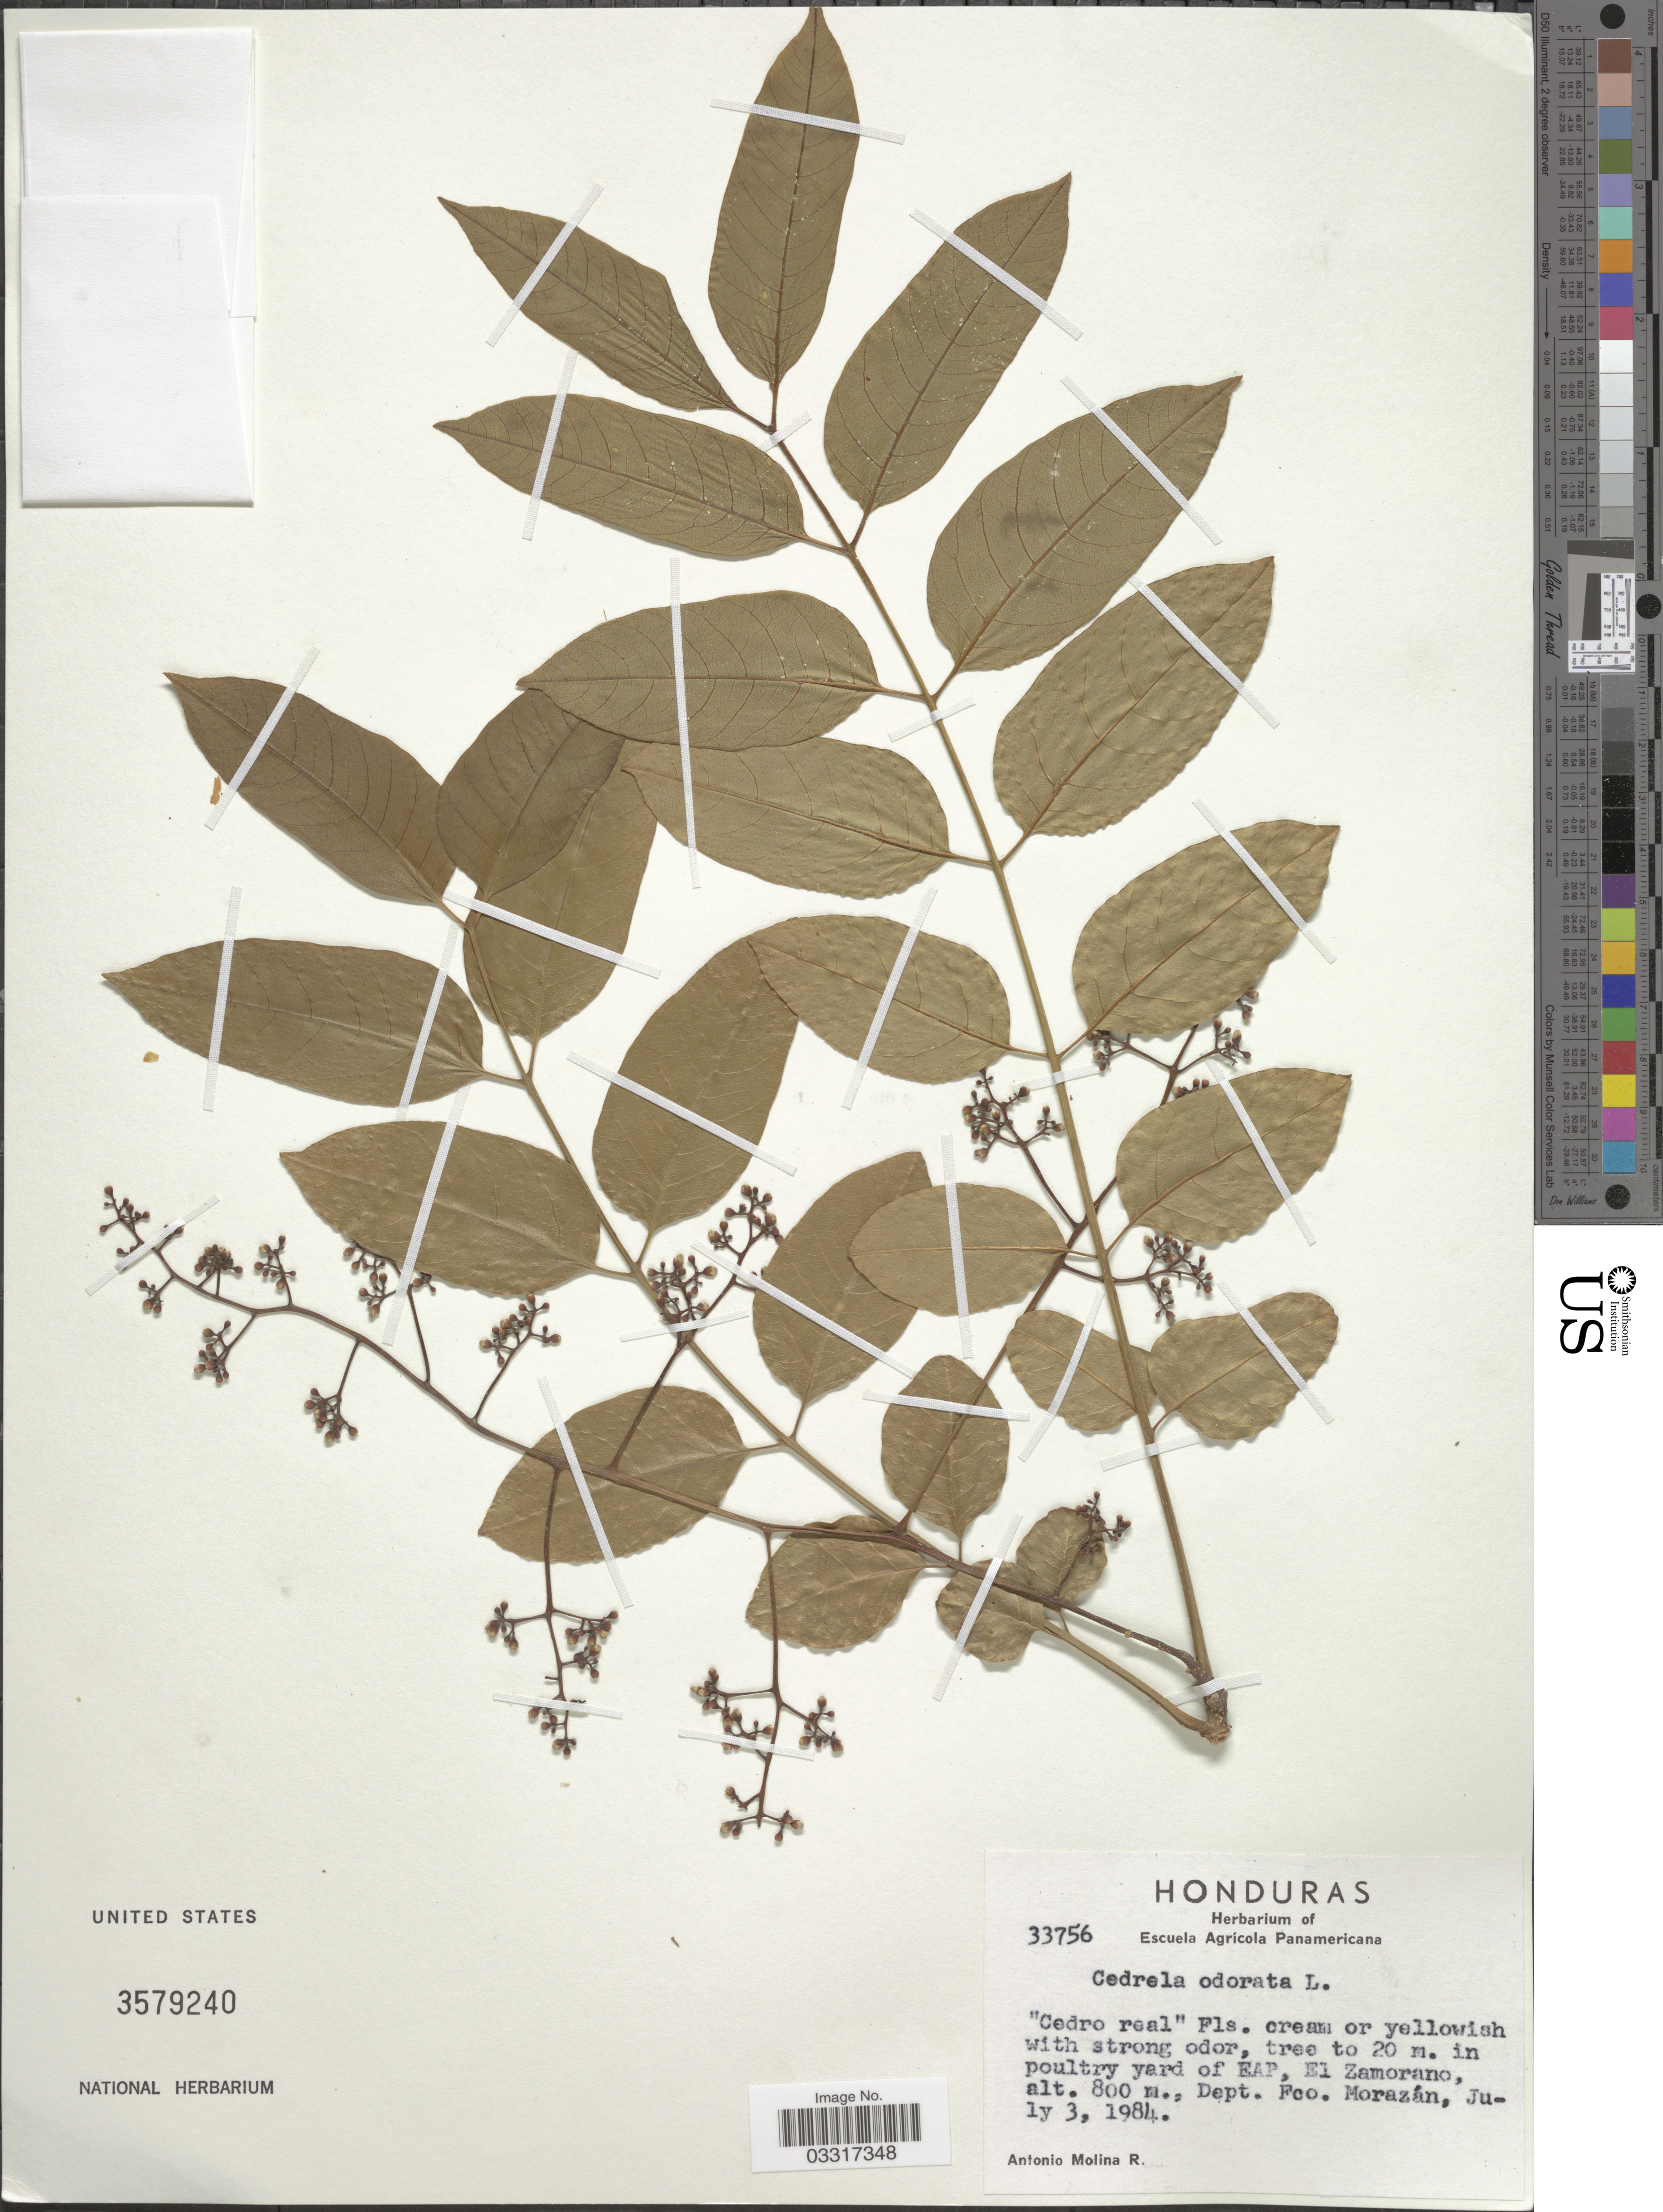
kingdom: Plantae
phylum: Tracheophyta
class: Magnoliopsida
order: Sapindales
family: Meliaceae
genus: Cedrela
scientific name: Cedrela odorata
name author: L.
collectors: A. Molina R.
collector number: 33756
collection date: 1984-07-03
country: Honduras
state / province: Fco. Morazán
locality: In poultry yard of EAP, El Zamorano, Dept. Fco. Morazán.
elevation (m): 800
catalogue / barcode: US 3579240